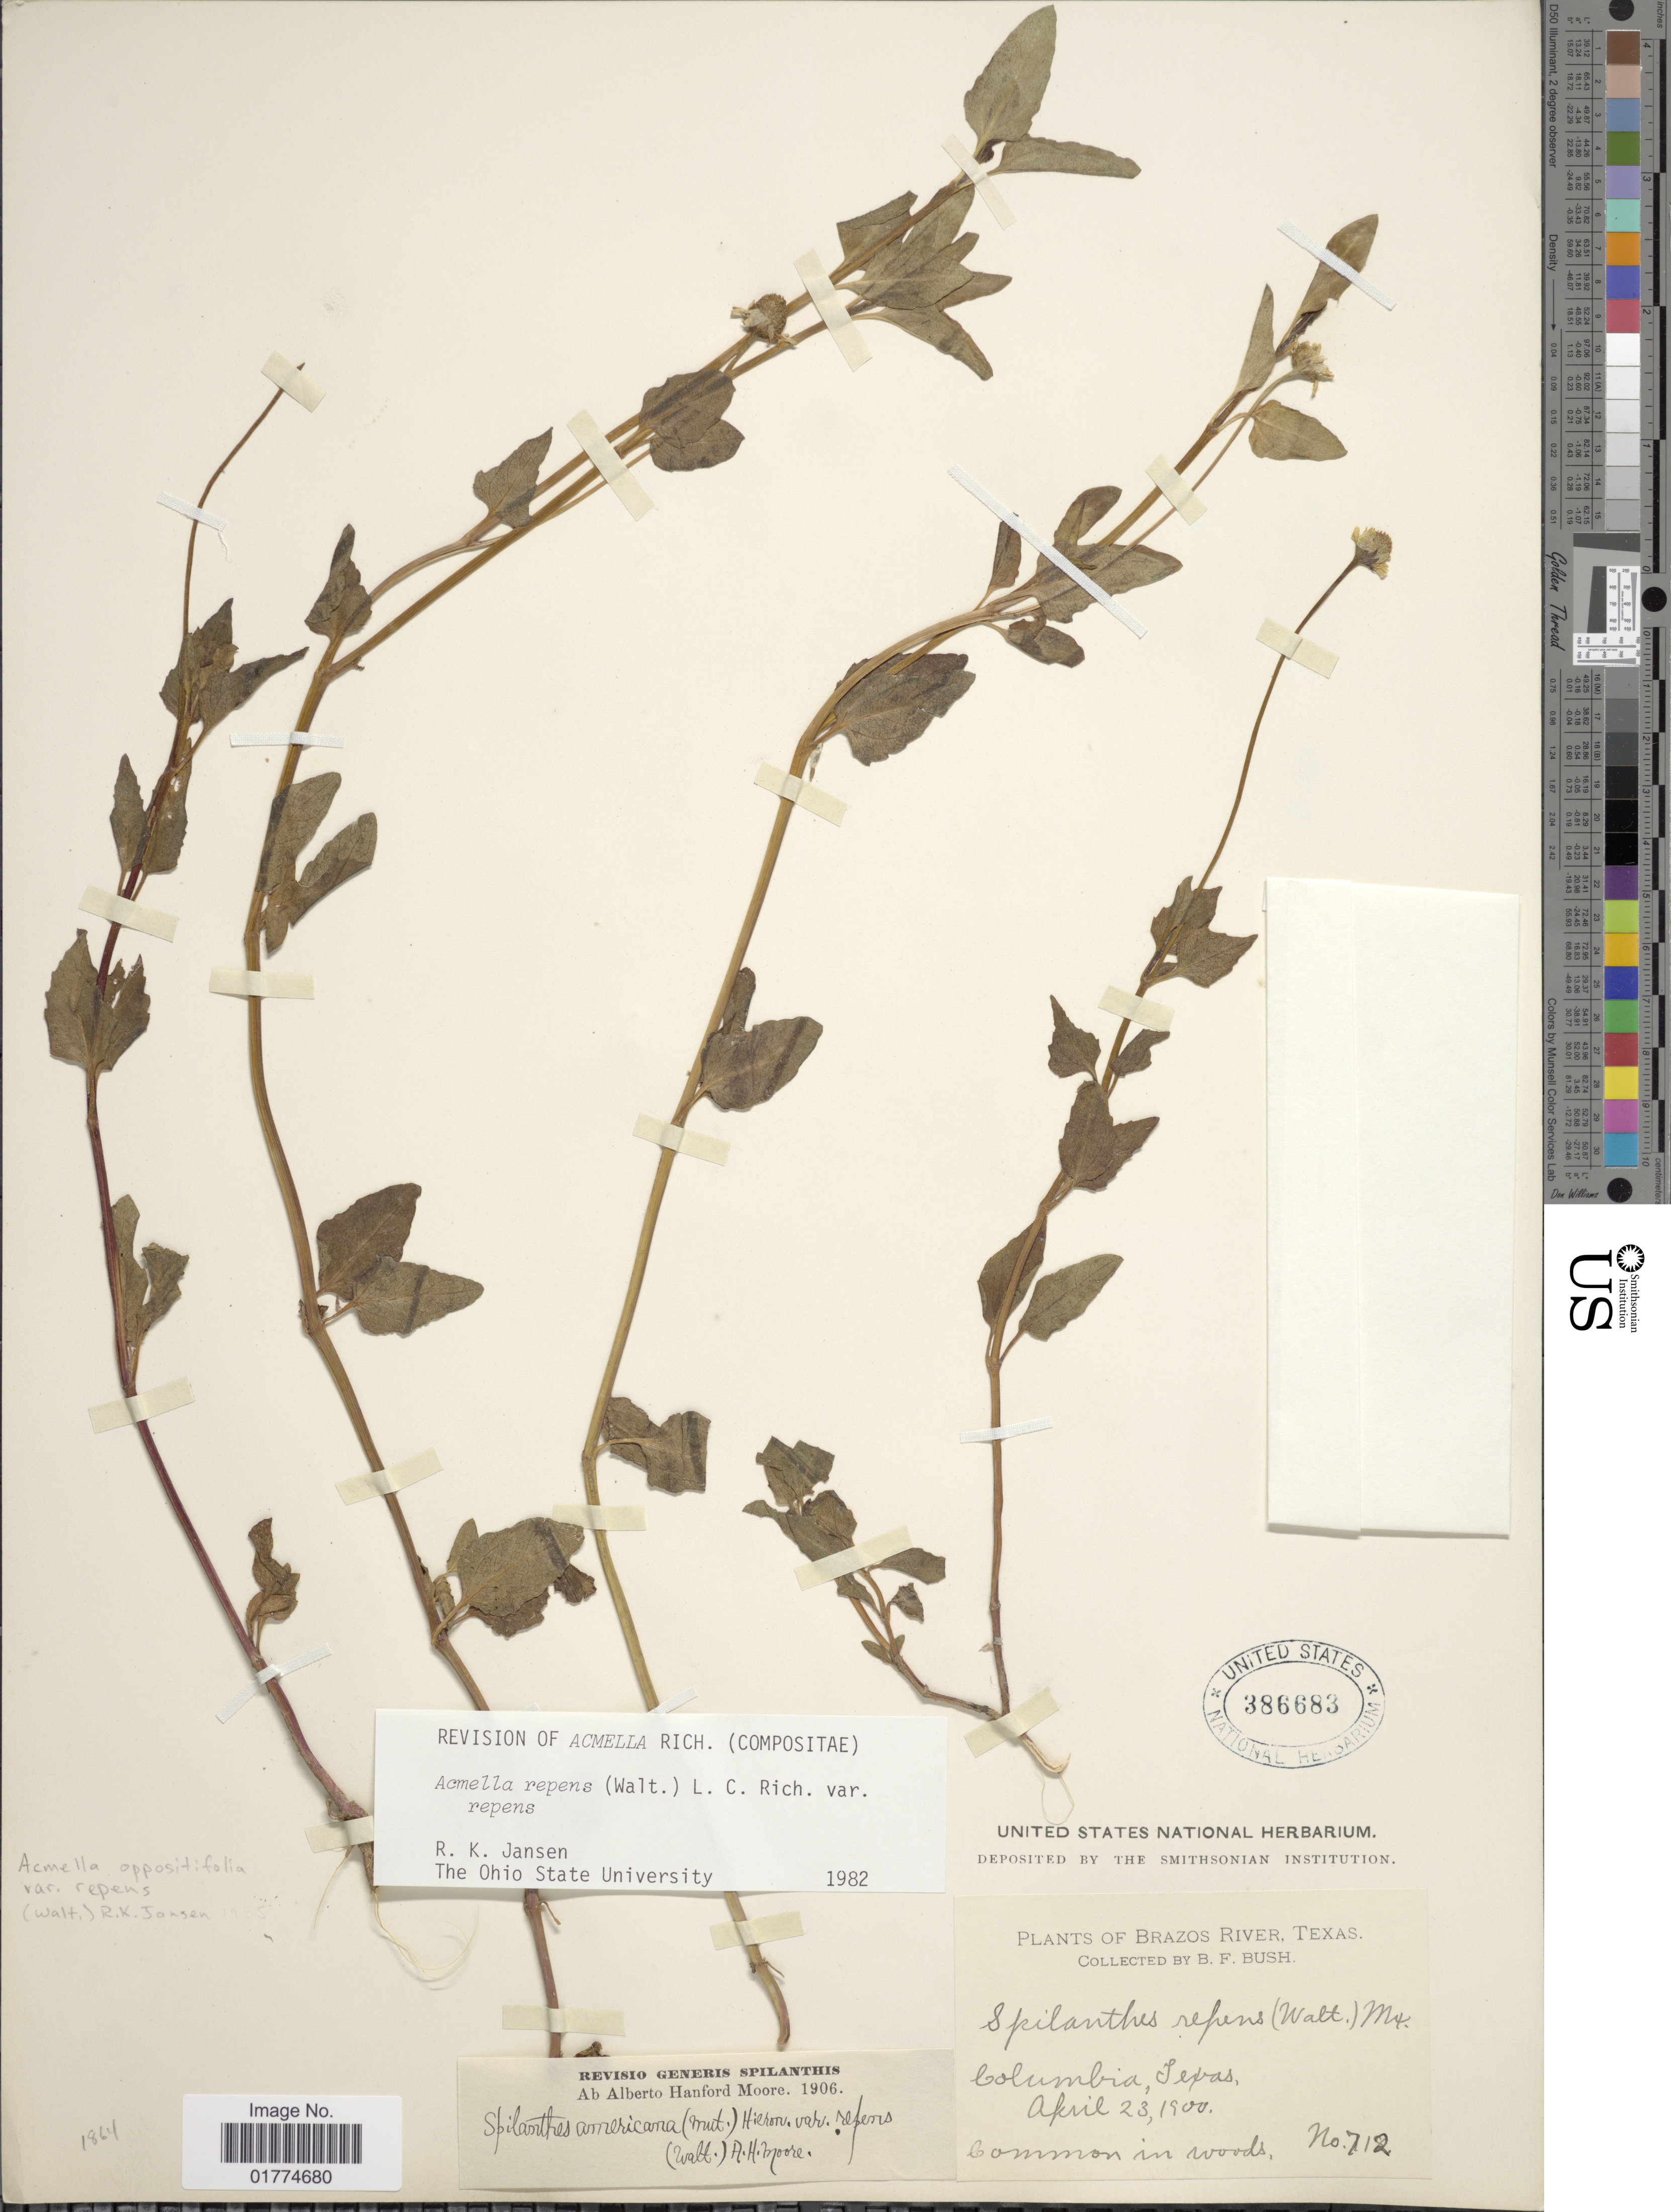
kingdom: Plantae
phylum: Tracheophyta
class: Magnoliopsida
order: Asterales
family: Asteraceae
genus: Acmella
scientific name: Acmella oppositifolia var. repens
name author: (Walter) R.K. Jansen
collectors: B. F. Bush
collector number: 712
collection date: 1900-04-23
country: United States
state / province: Texas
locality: Brazos River. Columbia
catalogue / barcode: US 386683